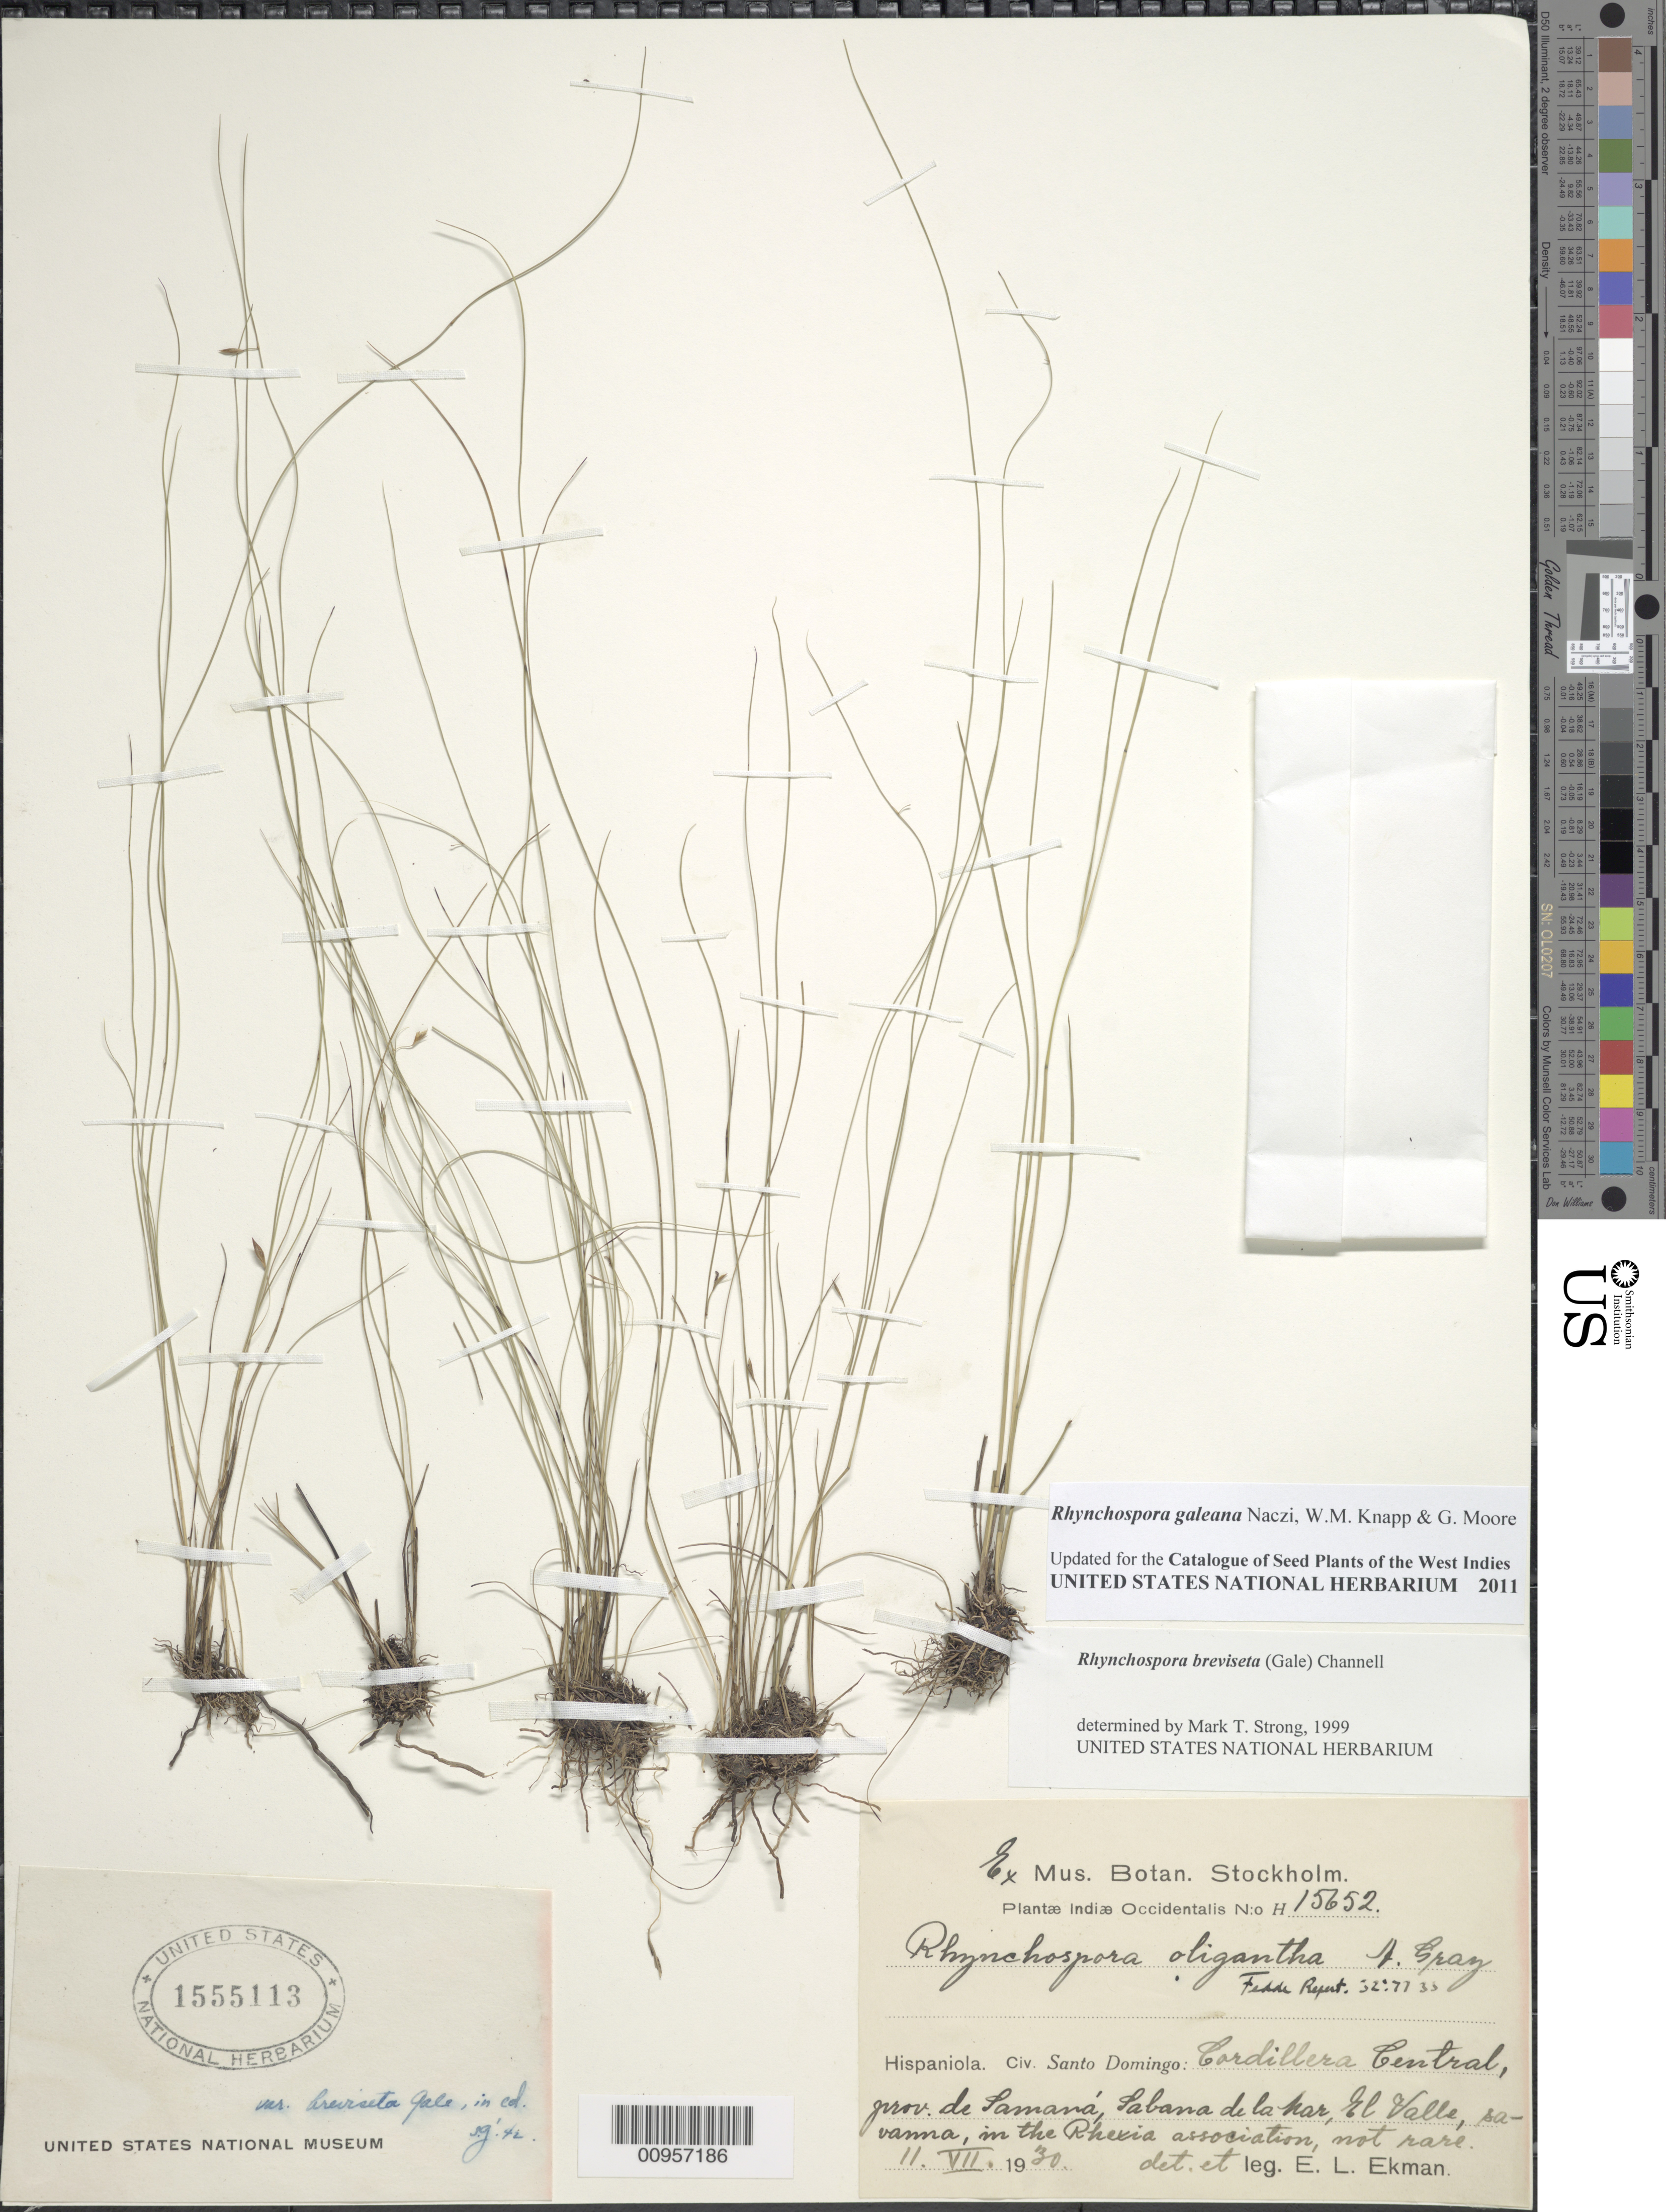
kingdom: Plantae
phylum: Tracheophyta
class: Liliopsida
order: Poales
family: Cyperaceae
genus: Rhynchospora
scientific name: Rhynchospora galeana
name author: Naczi et al.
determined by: Strong, M. T., (US), Smithsonian Institution - National Museum of Natural History (UNITED STATES)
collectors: E. L. Ekman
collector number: H 15652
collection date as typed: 11 Jul 1930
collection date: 1930-07-11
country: Dominican Republic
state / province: Samaná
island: Hispaniola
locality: Cordillera Central, Sabana de la Mar, El Valle, Samaná, in the Rhevia association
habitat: In the Rhevia association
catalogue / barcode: US 1555113